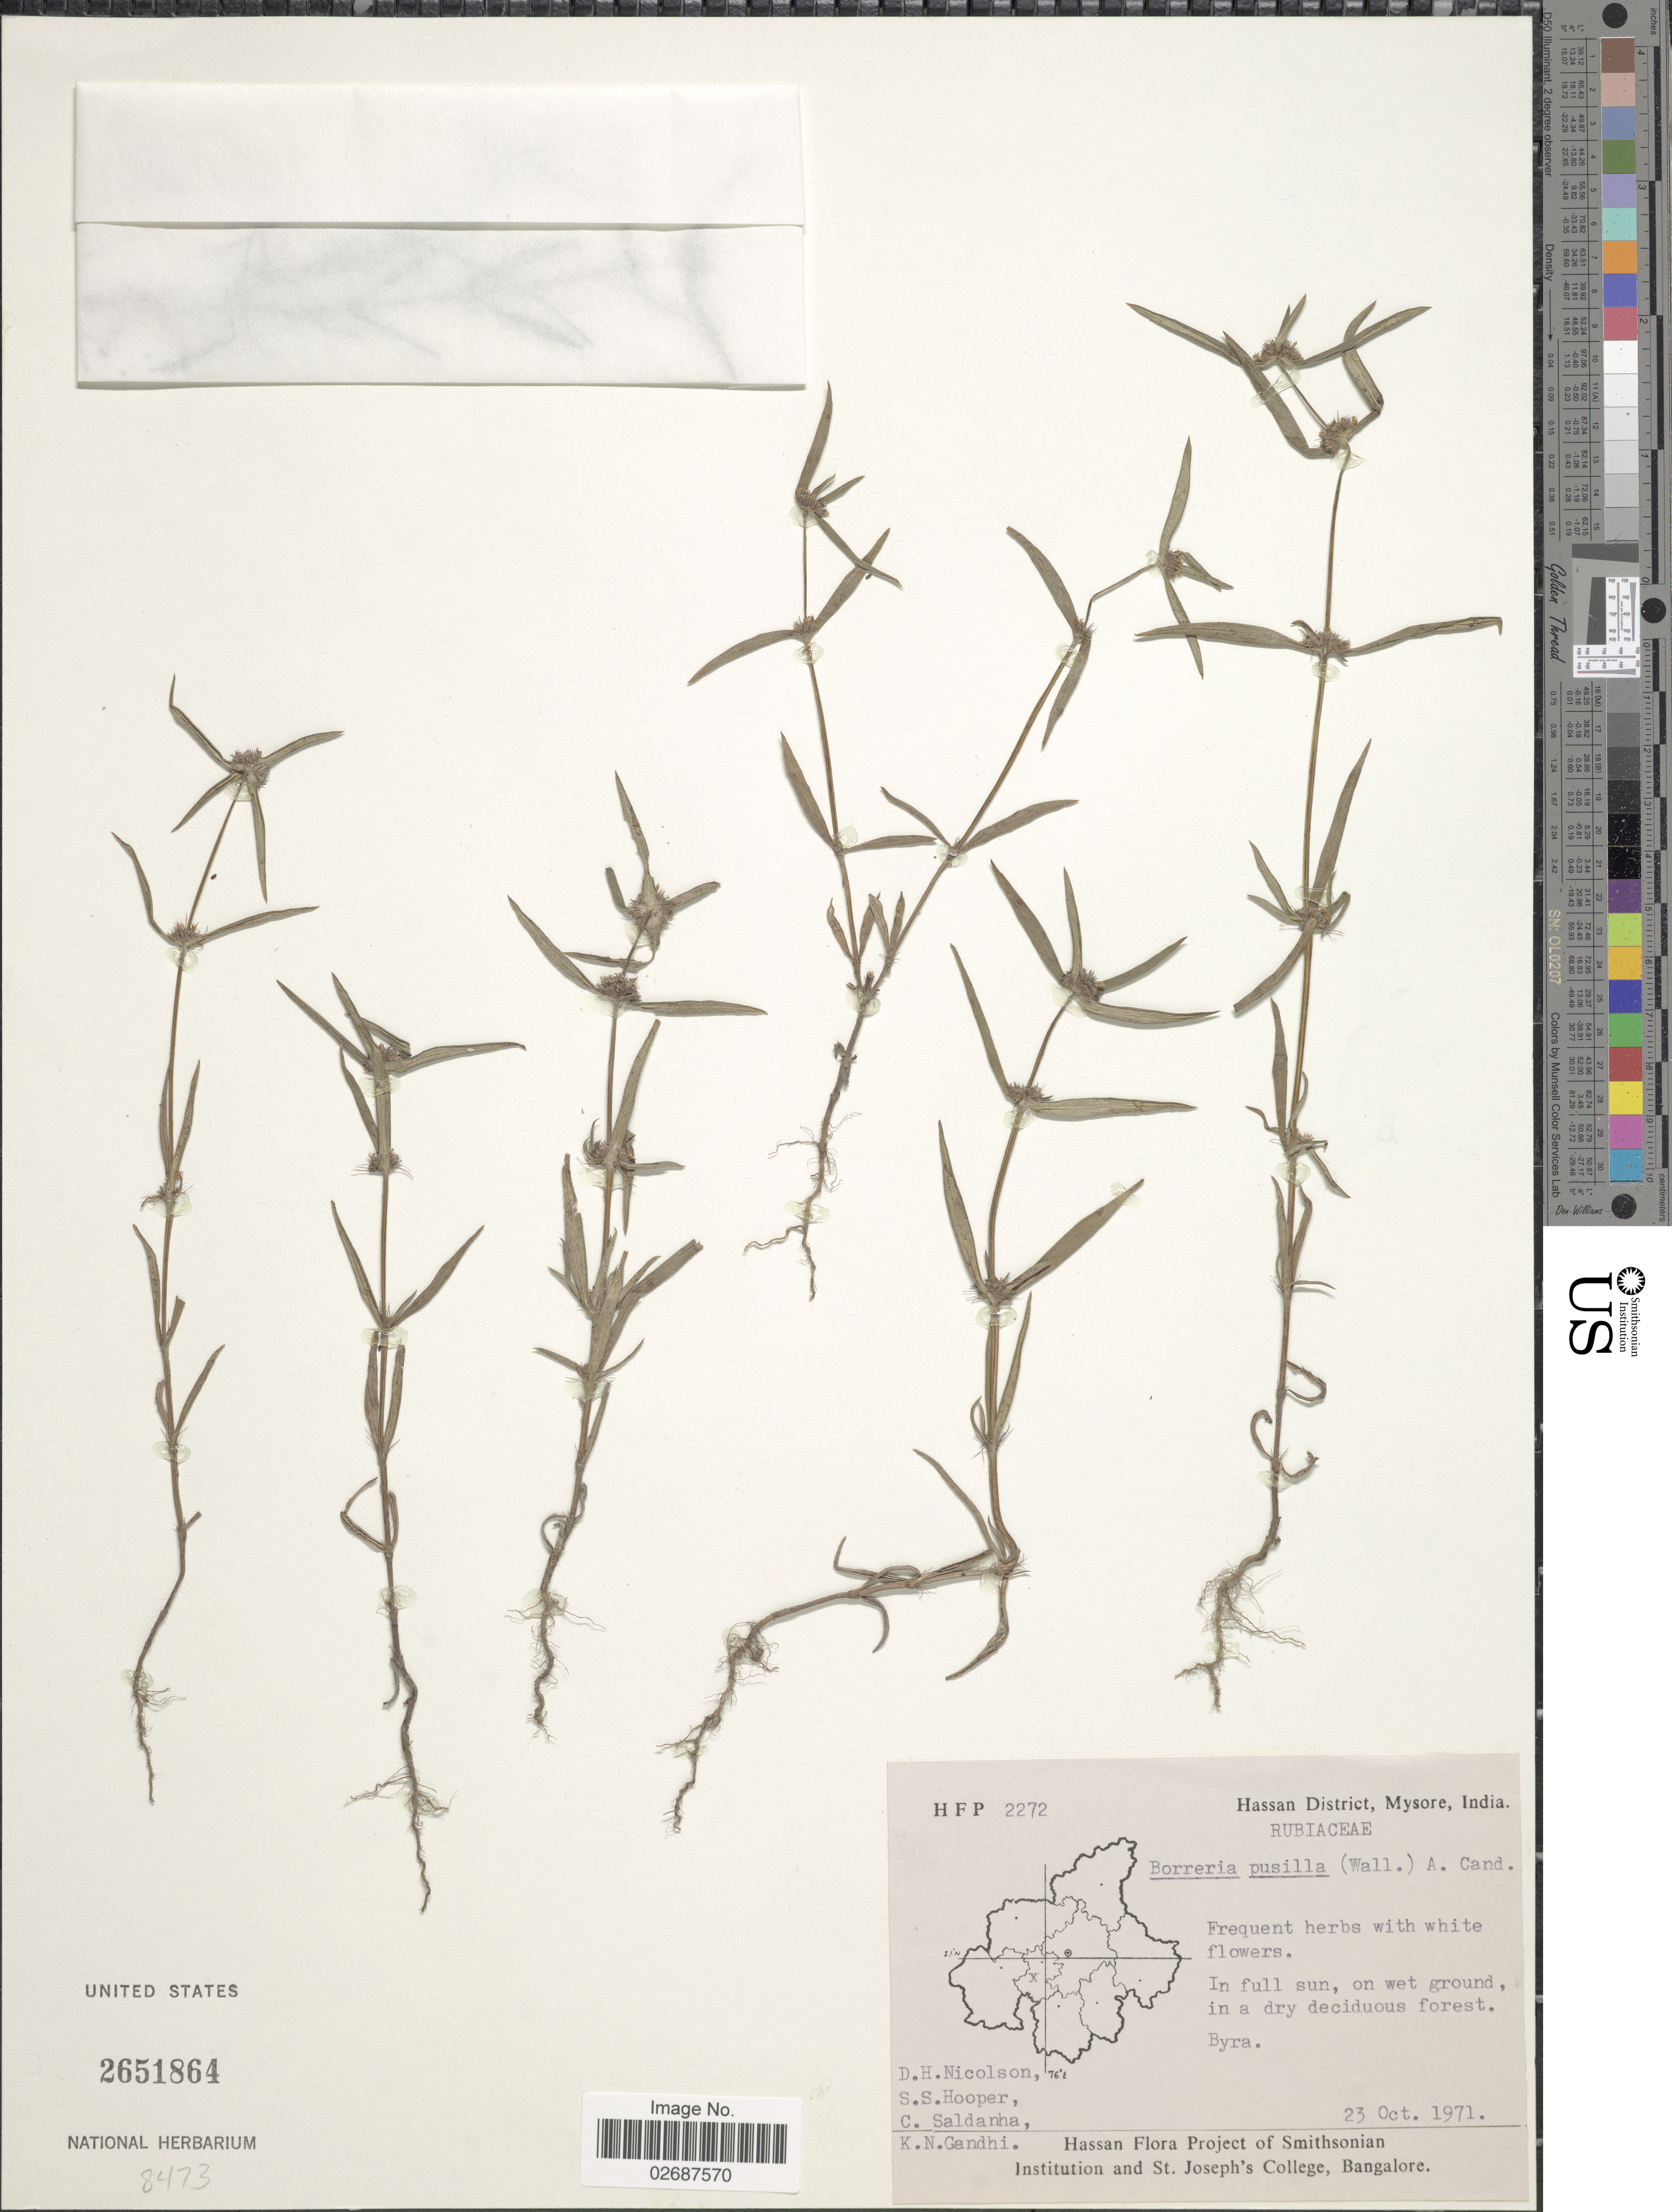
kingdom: Plantae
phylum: Tracheophyta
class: Magnoliopsida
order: Gentianales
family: Rubiaceae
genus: Borreria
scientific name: Borreria pusilla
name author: (Wall.) DC.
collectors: D. H. Nicolson, S. S. Hooper, C. Saldanha & K. N. Gandhi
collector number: HFP 2272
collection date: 1971-10-23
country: India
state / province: Karnataka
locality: Hassan District, Mysore, Byra.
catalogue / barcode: US 2651864